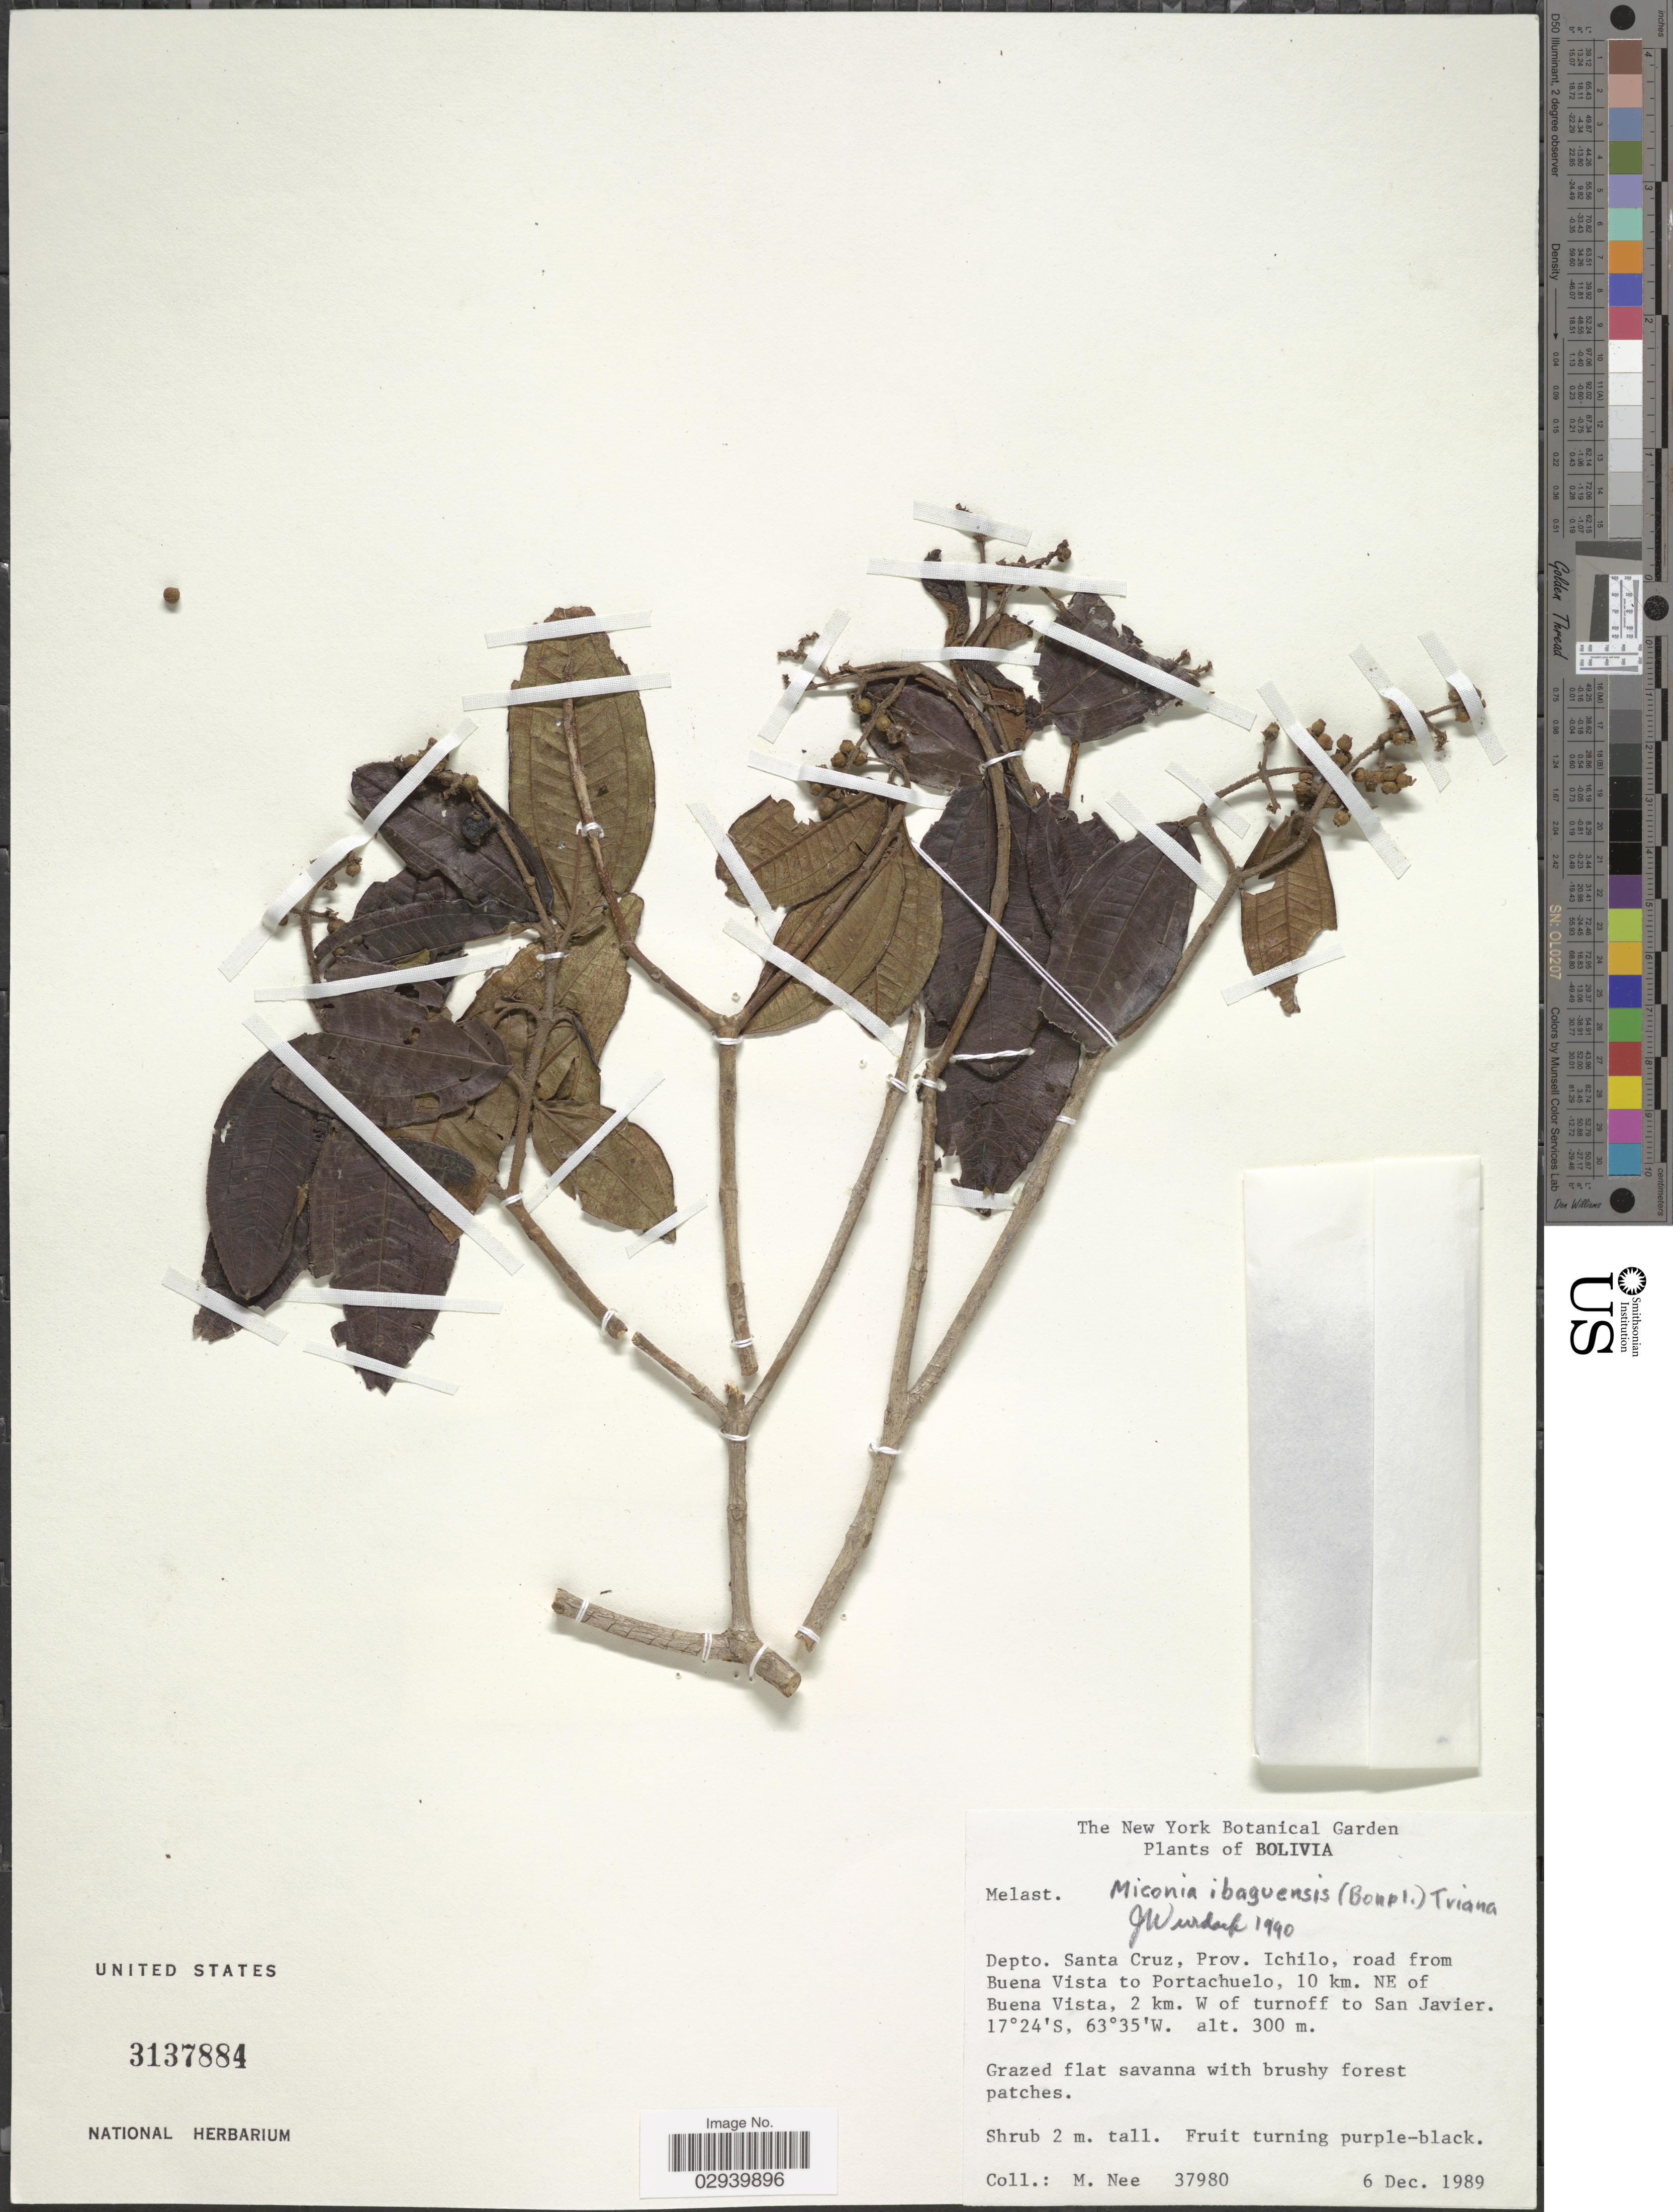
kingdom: Plantae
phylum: Tracheophyta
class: Magnoliopsida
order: Myrtales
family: Melastomataceae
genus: Miconia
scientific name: Miconia ibaguensis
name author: (Bonpl.) Triana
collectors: M. Nee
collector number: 37980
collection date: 1989-12-06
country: Bolivia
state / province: Santa Cruz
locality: Depto. Santa Cruz, Prov. Ichilo, road from Buena Vista to Portachuelo, 10 km. NE of Buena Vista, 2 km. W of turnoff to San Javier.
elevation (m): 300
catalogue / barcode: US 3137884